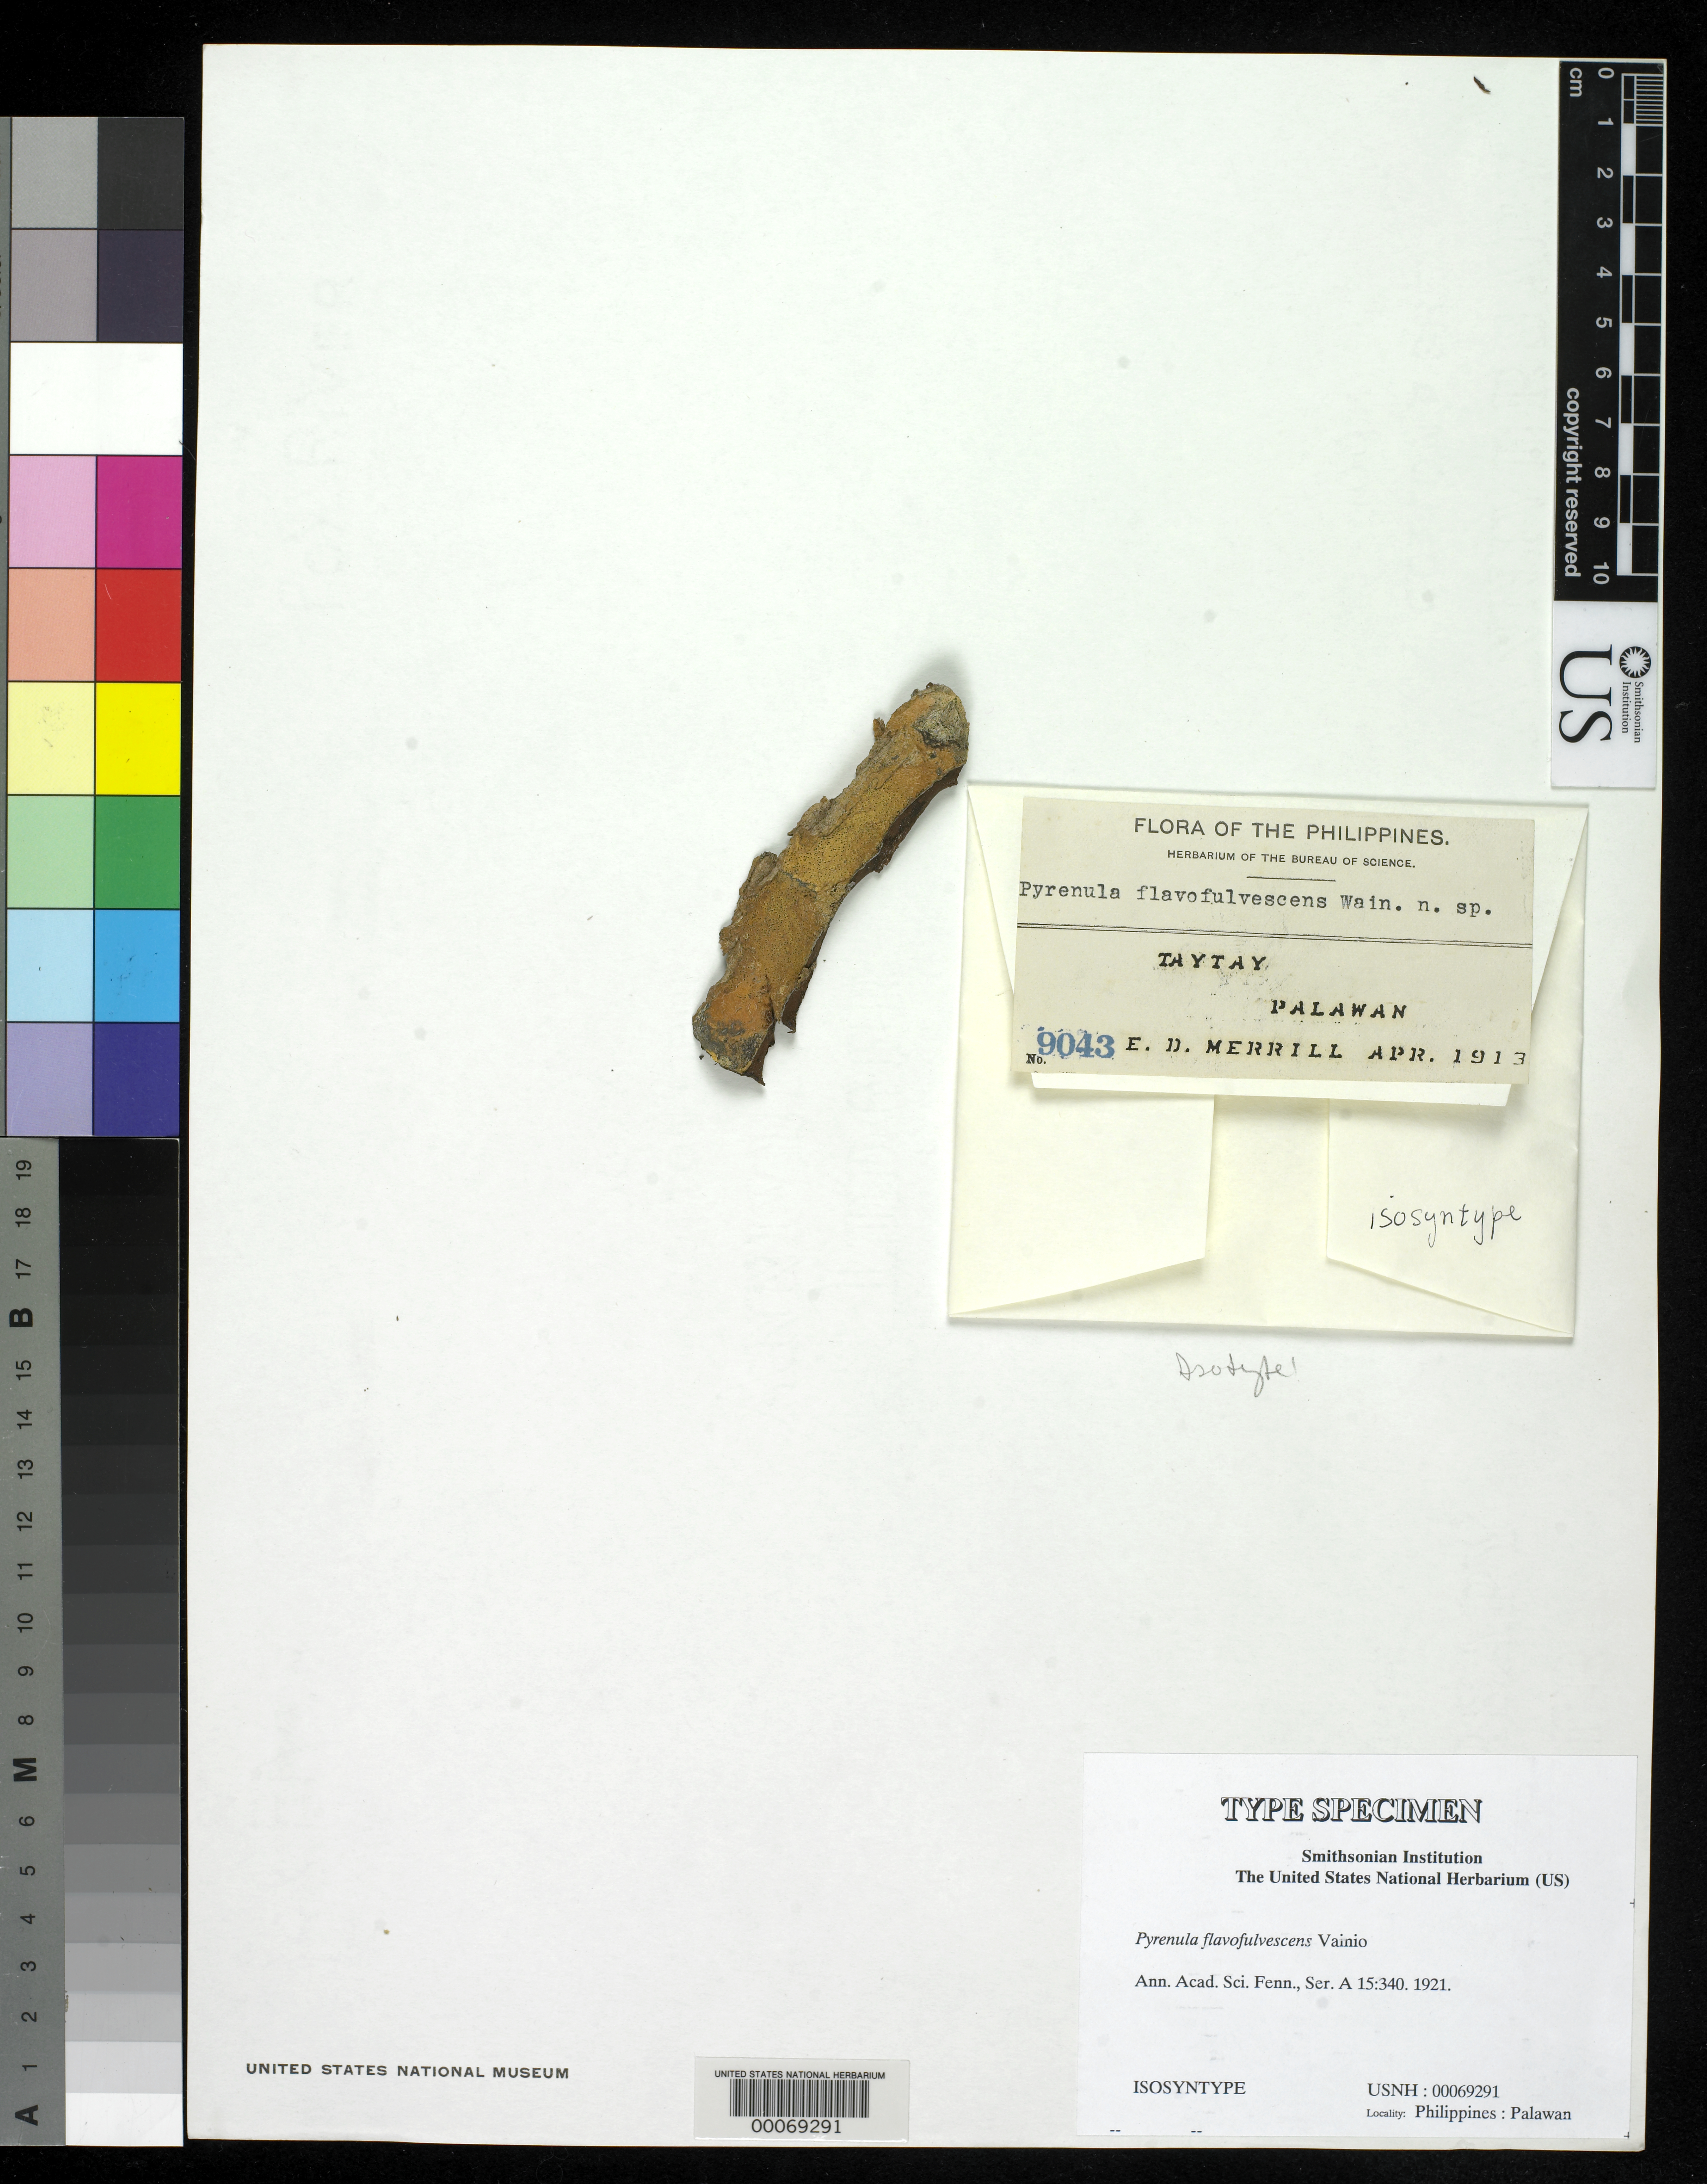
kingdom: Fungi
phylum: Ascomycota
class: Eurotiomycetes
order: Pyrenulales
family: Pyrenulaceae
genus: Pyrenula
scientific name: Pyrenula flavofulvescens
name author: Vain.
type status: Isosyntype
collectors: E. D. Merrill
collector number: Bur. Sci. 9043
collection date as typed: Apr 1913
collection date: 1913-04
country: Philippines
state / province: Mimaropa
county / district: Palawan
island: Palawan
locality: Taytay.